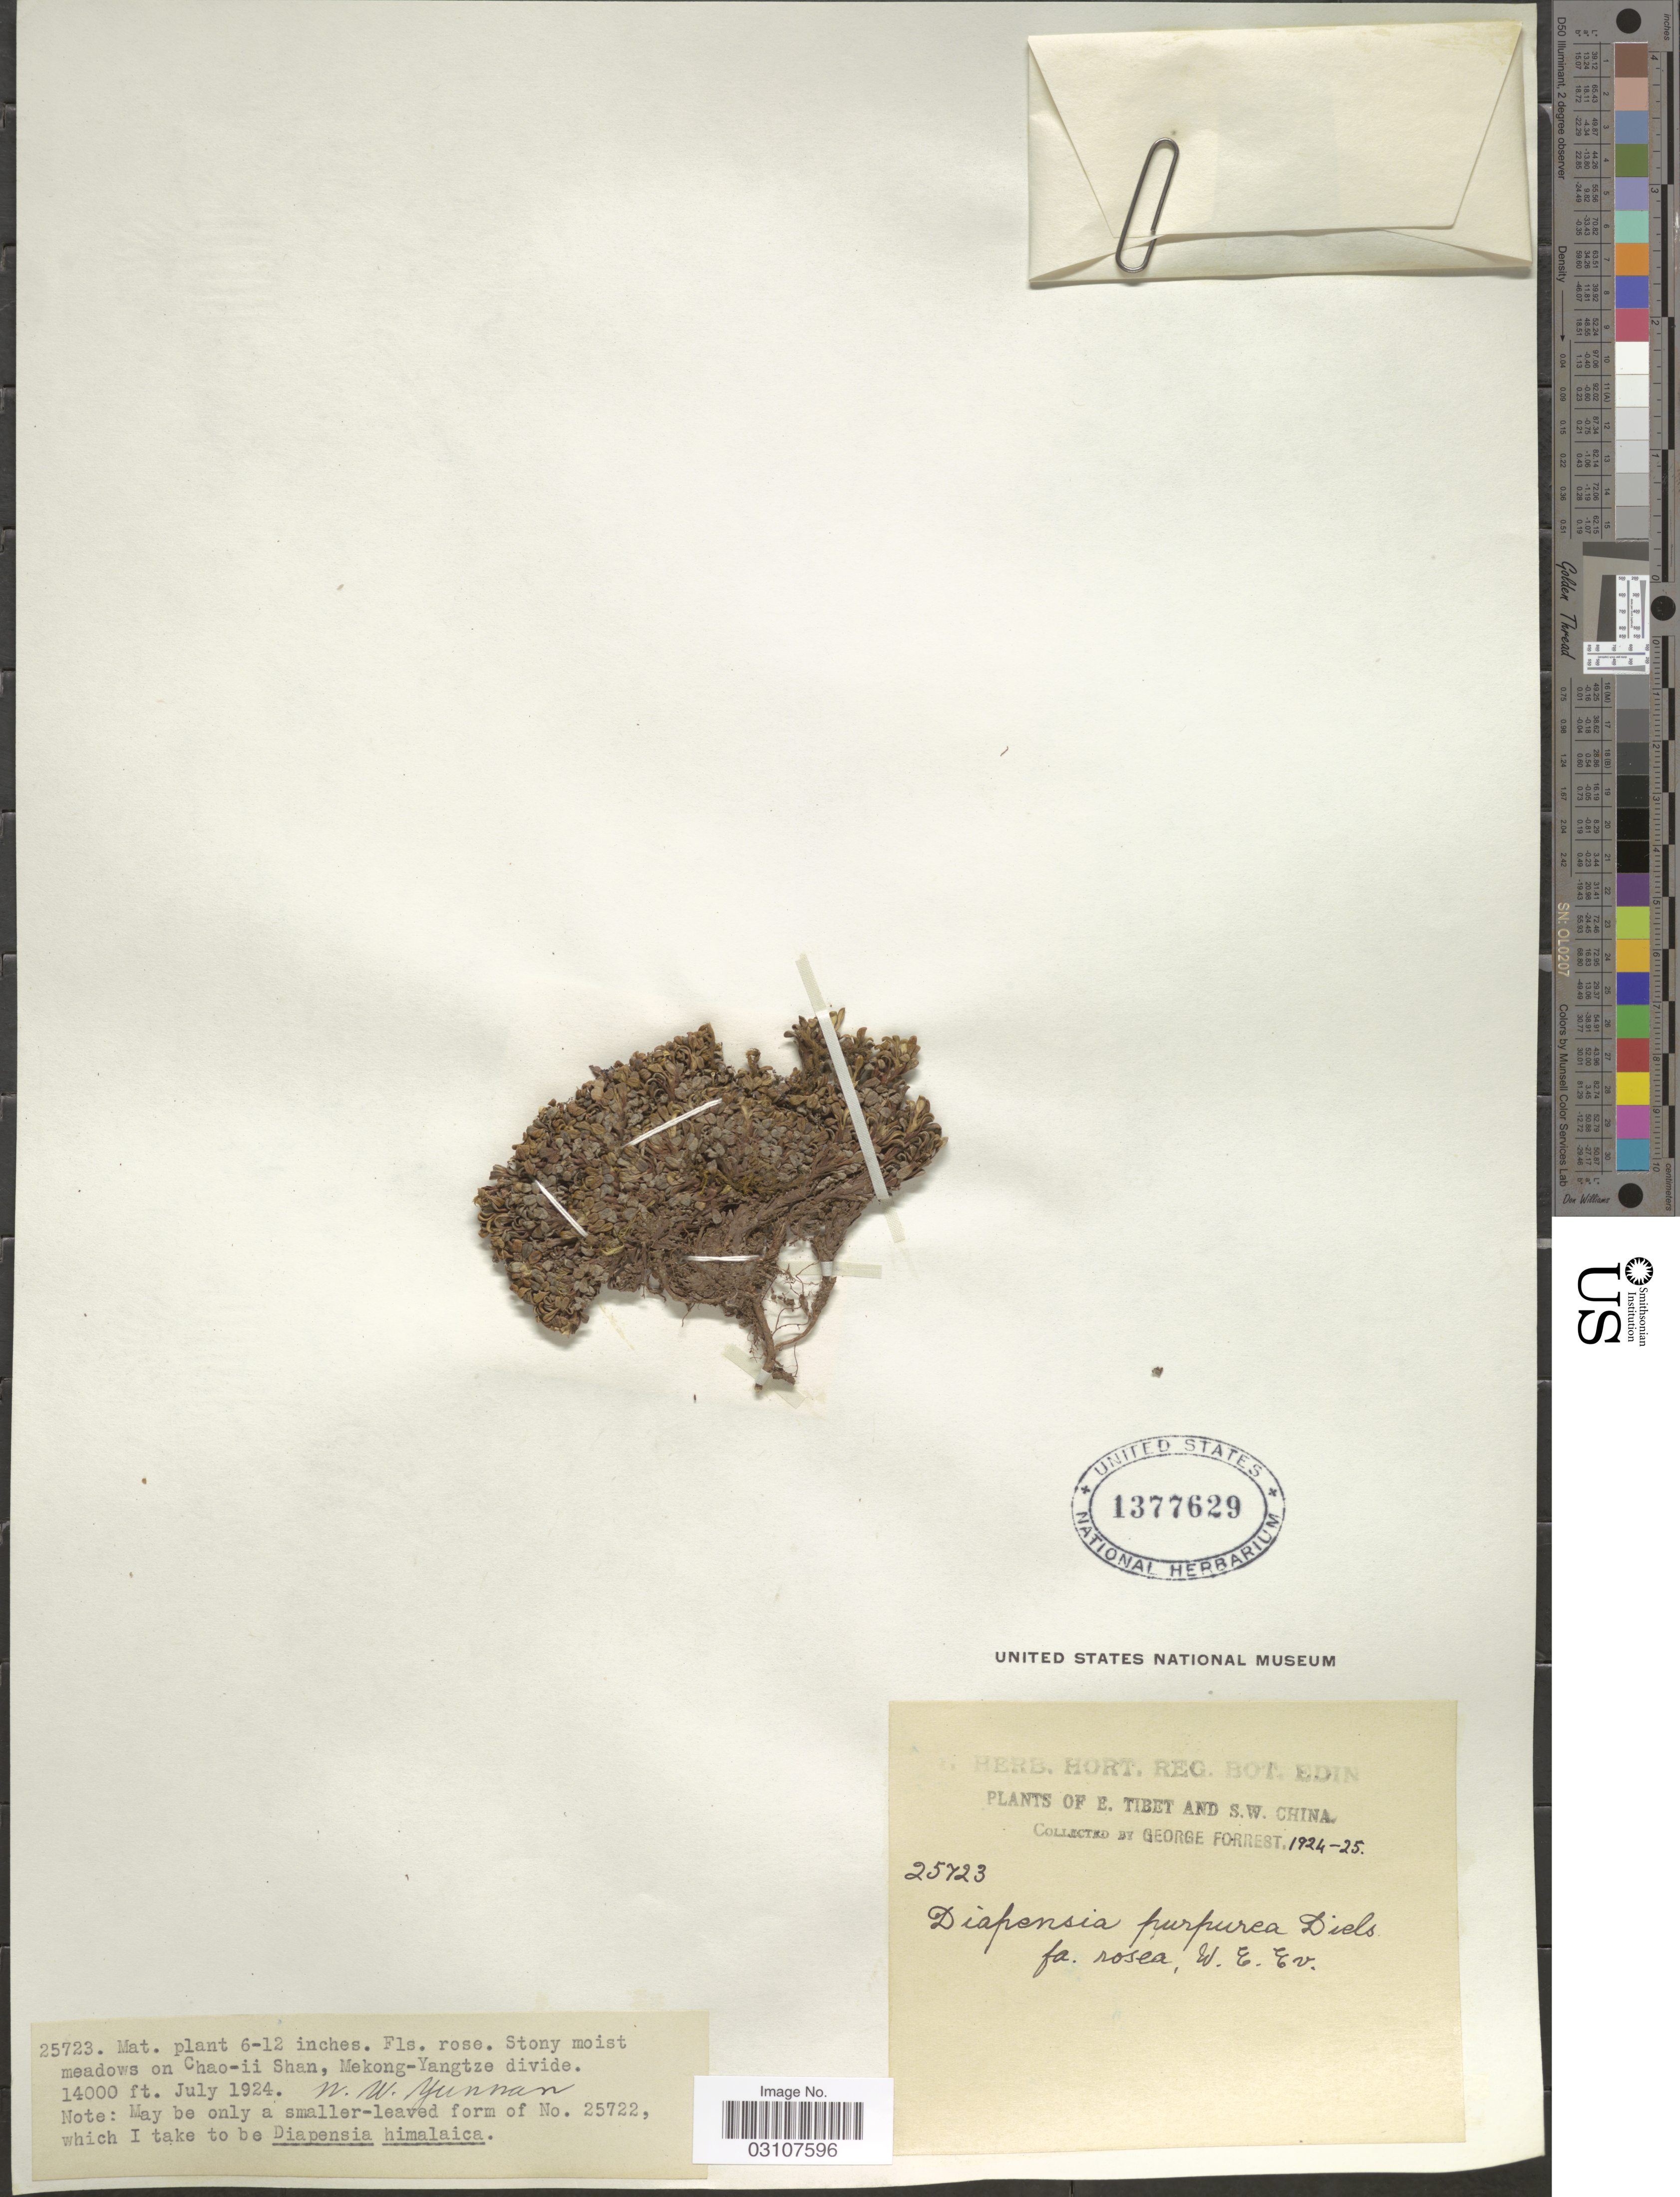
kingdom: Plantae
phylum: Tracheophyta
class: Magnoliopsida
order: Ericales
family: Diapensiaceae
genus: Diapensia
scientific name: Diapensia purpurea f. rosea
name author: W.E. Evans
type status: Isosyntype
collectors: G. Forrest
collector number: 25723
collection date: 1924-07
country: China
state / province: Yunnan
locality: E. Tibet and S.W. China. Stony moist meadows on Chao-ii Shan, Mekong-Yangtze divide. N.W. Yunnan.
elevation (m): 4267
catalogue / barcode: US 1377629